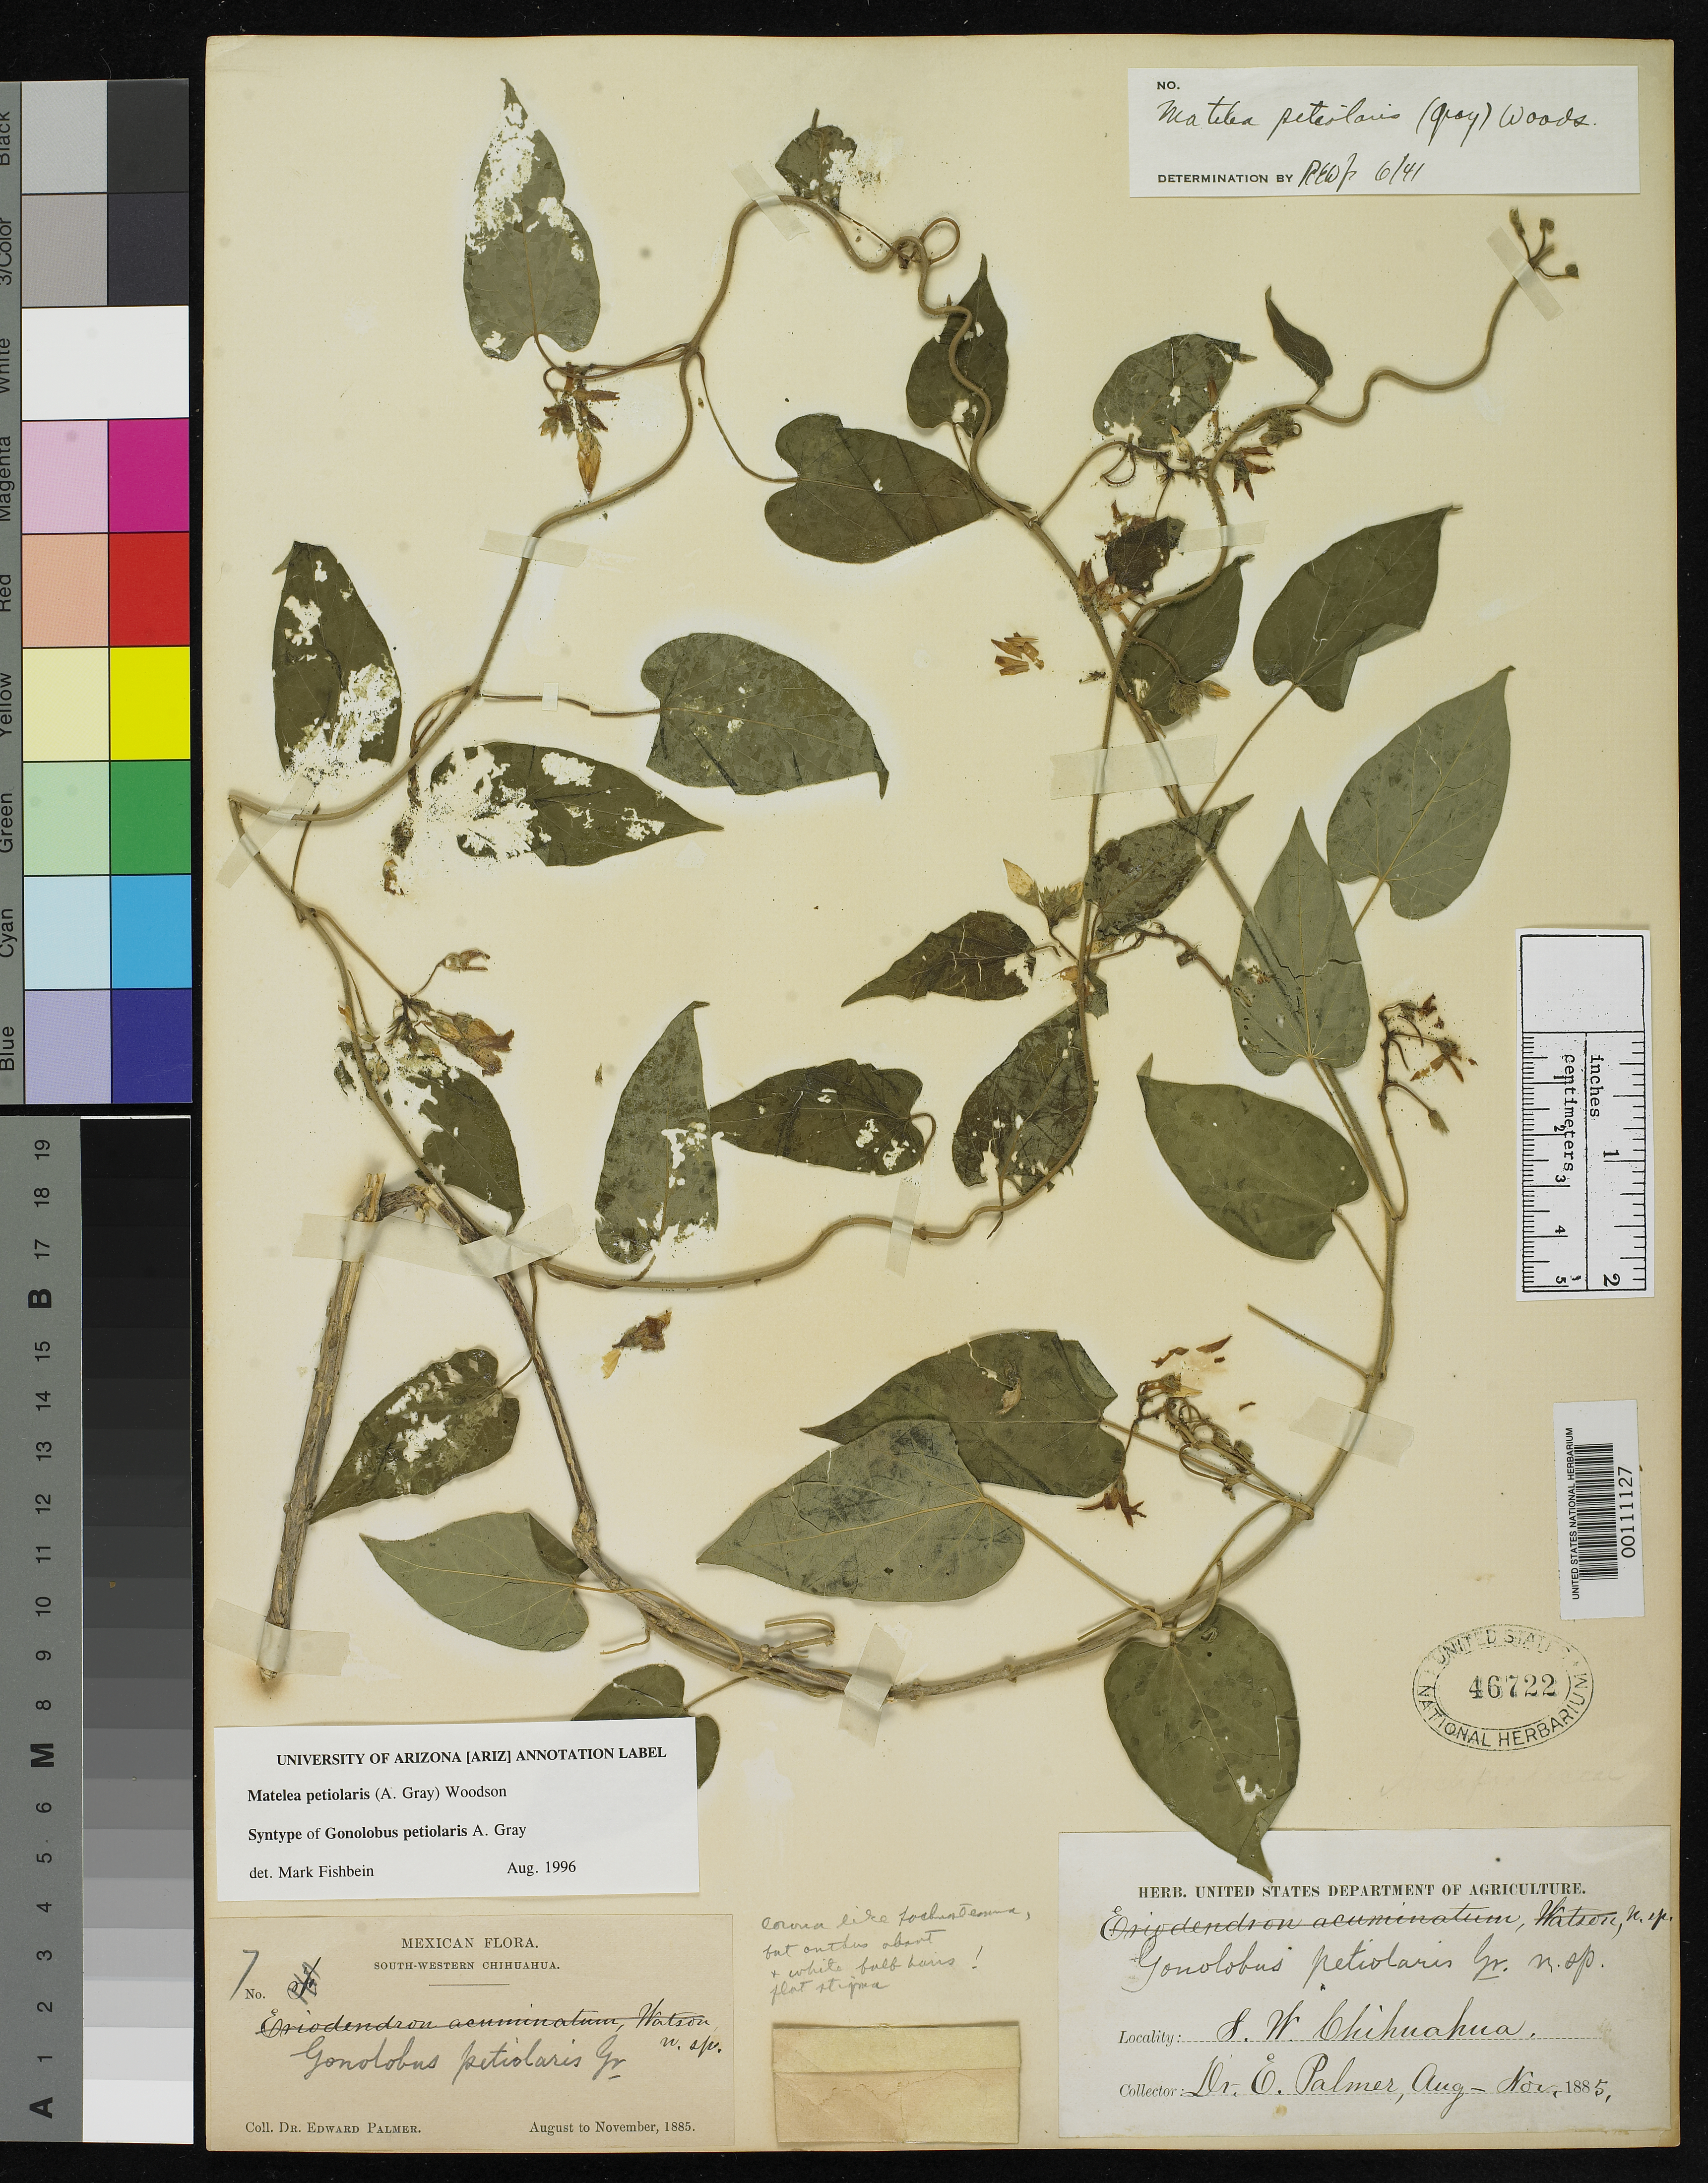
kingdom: Plantae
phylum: Tracheophyta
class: Magnoliopsida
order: Gentianales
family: Apocynaceae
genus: Gonolobus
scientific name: Gonolobus petiolaris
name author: A. Gray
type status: Isosyntype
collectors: E. Palmer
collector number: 7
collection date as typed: Aug 1885 to -- Nov 1885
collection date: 1885-08/1885-11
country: Mexico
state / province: Chihuahua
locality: South-western Chihuahua.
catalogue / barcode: US 46722